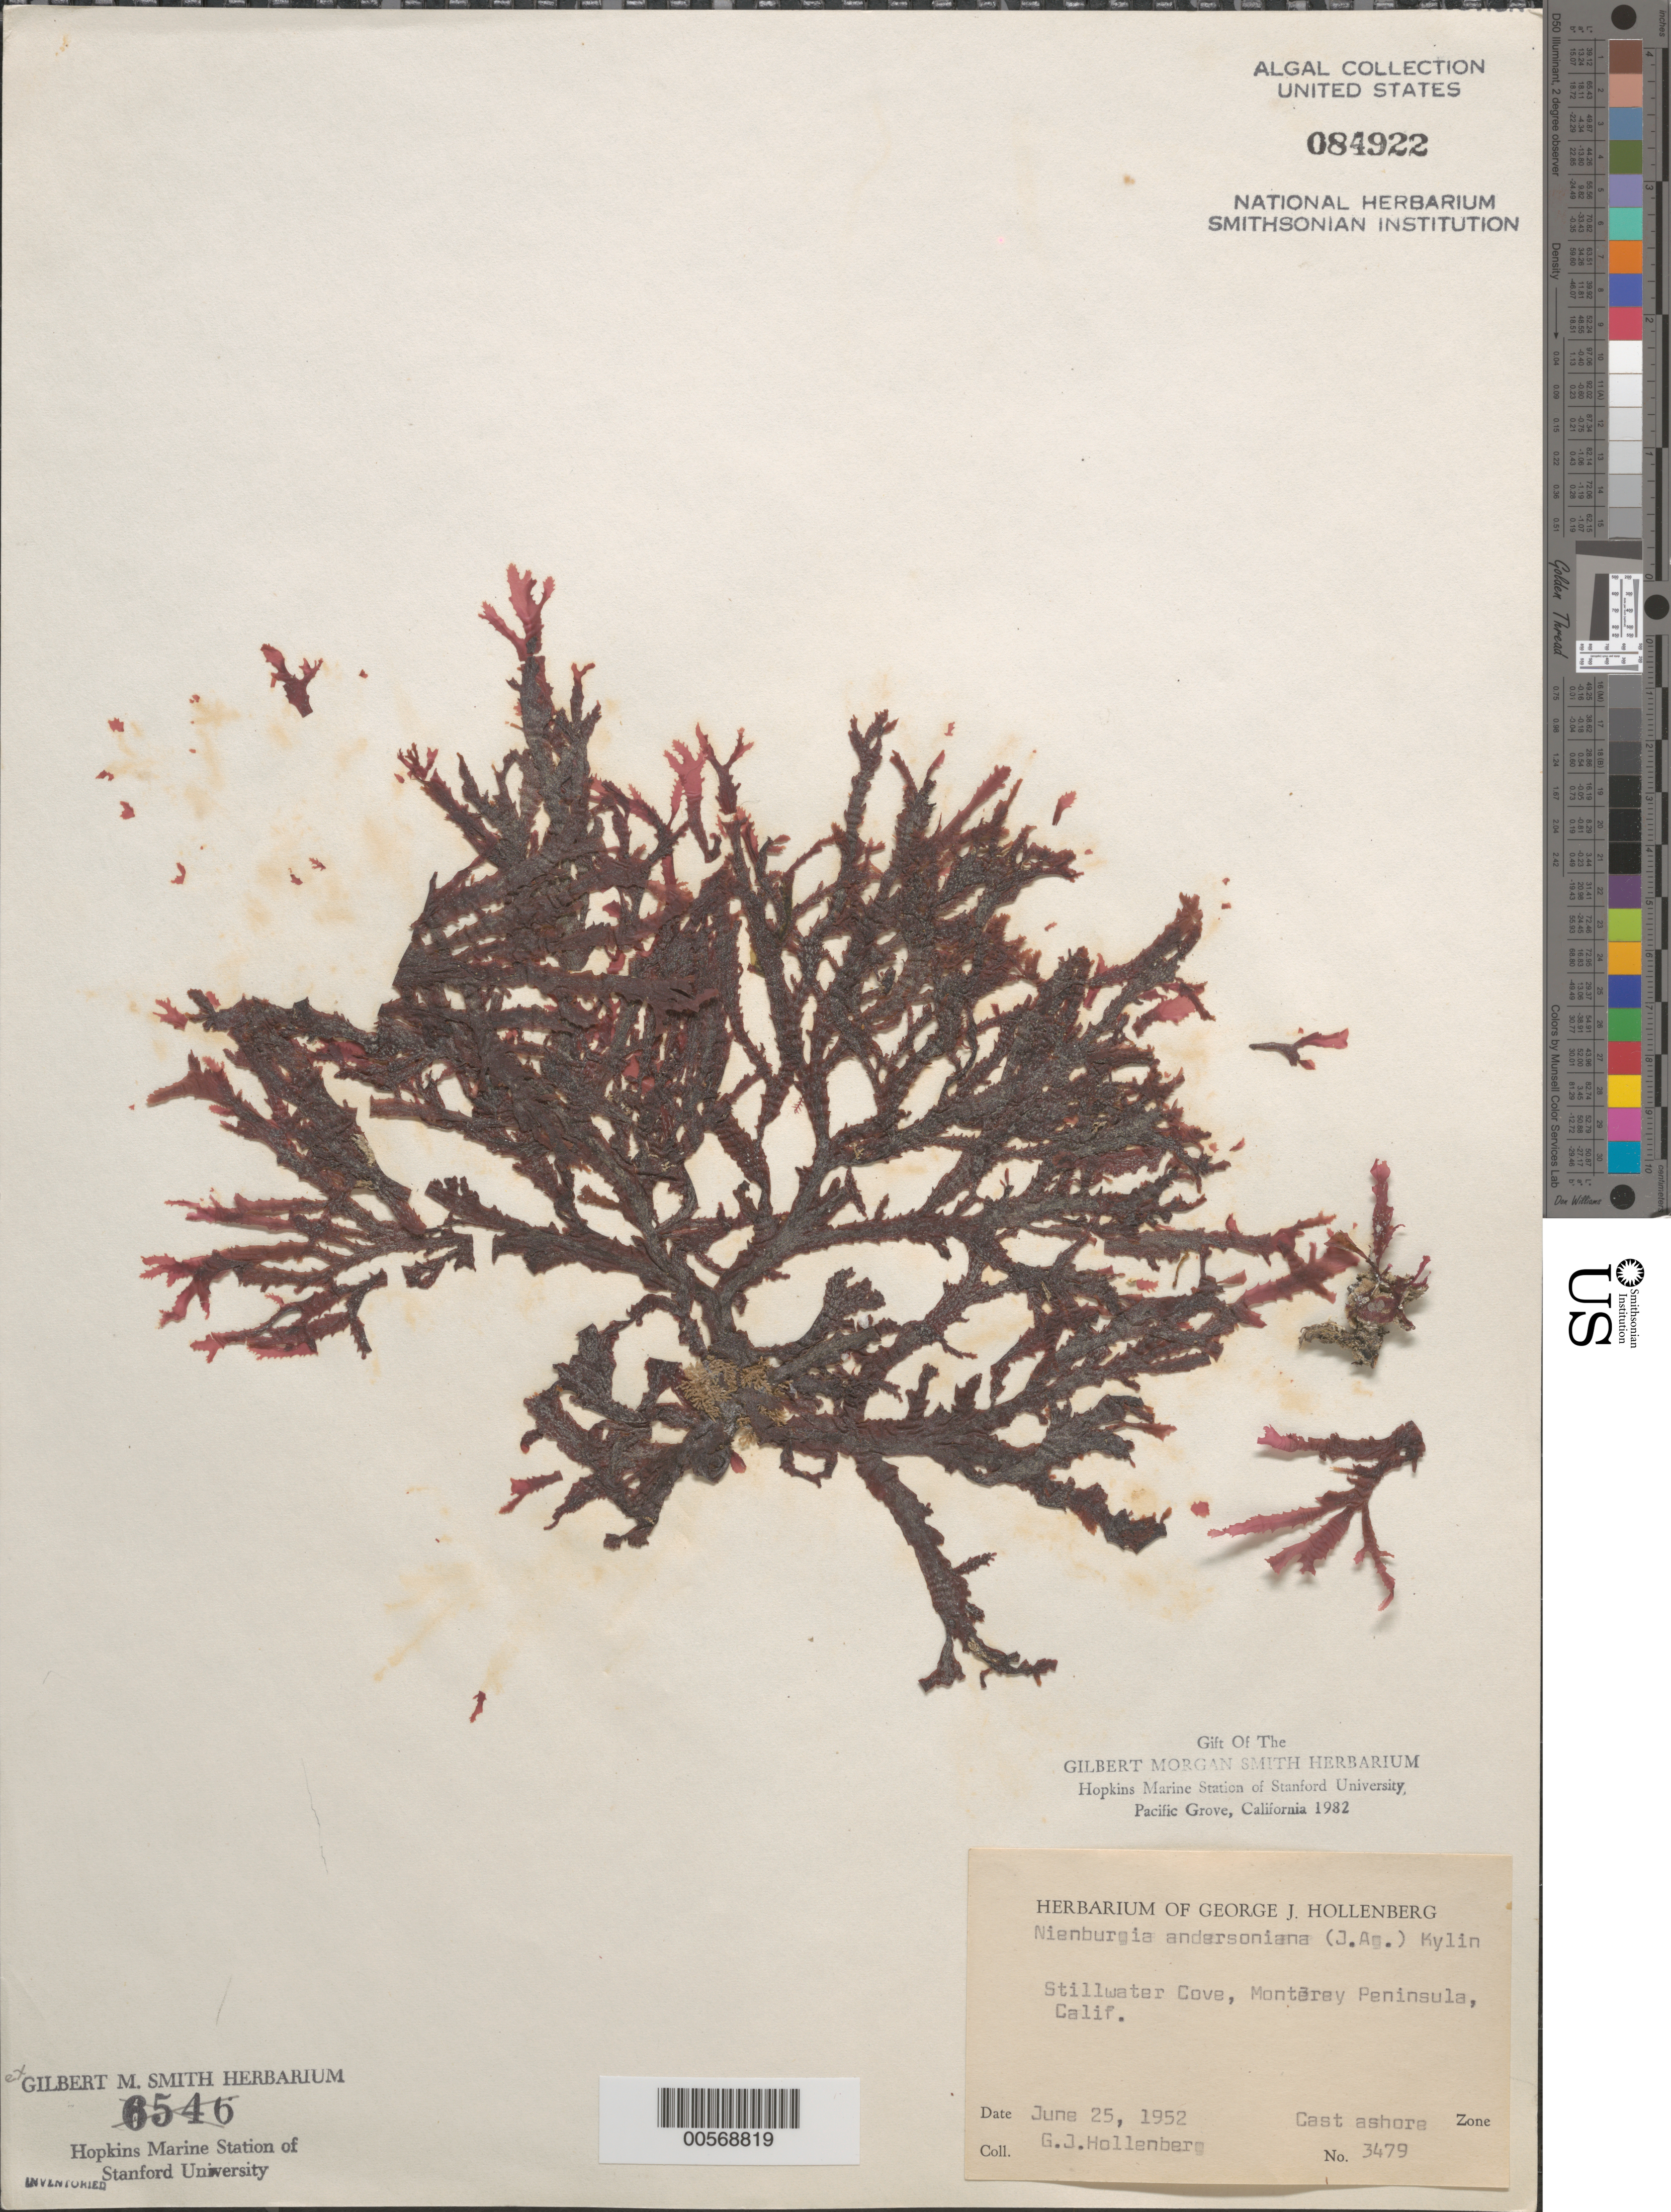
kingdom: Plantae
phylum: Rhodophyta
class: Florideophyceae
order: Ceramiales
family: Delesseriaceae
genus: Nienburgia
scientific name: Nienburgia andersoniana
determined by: Hollenberg, George J.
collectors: G. Hollenberg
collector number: GJH 3479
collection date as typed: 25 Jun 1952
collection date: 1952-06-25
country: United States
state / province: California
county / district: Monterey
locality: Stillwater Cove, Monterey Peninsula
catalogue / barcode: US 84922